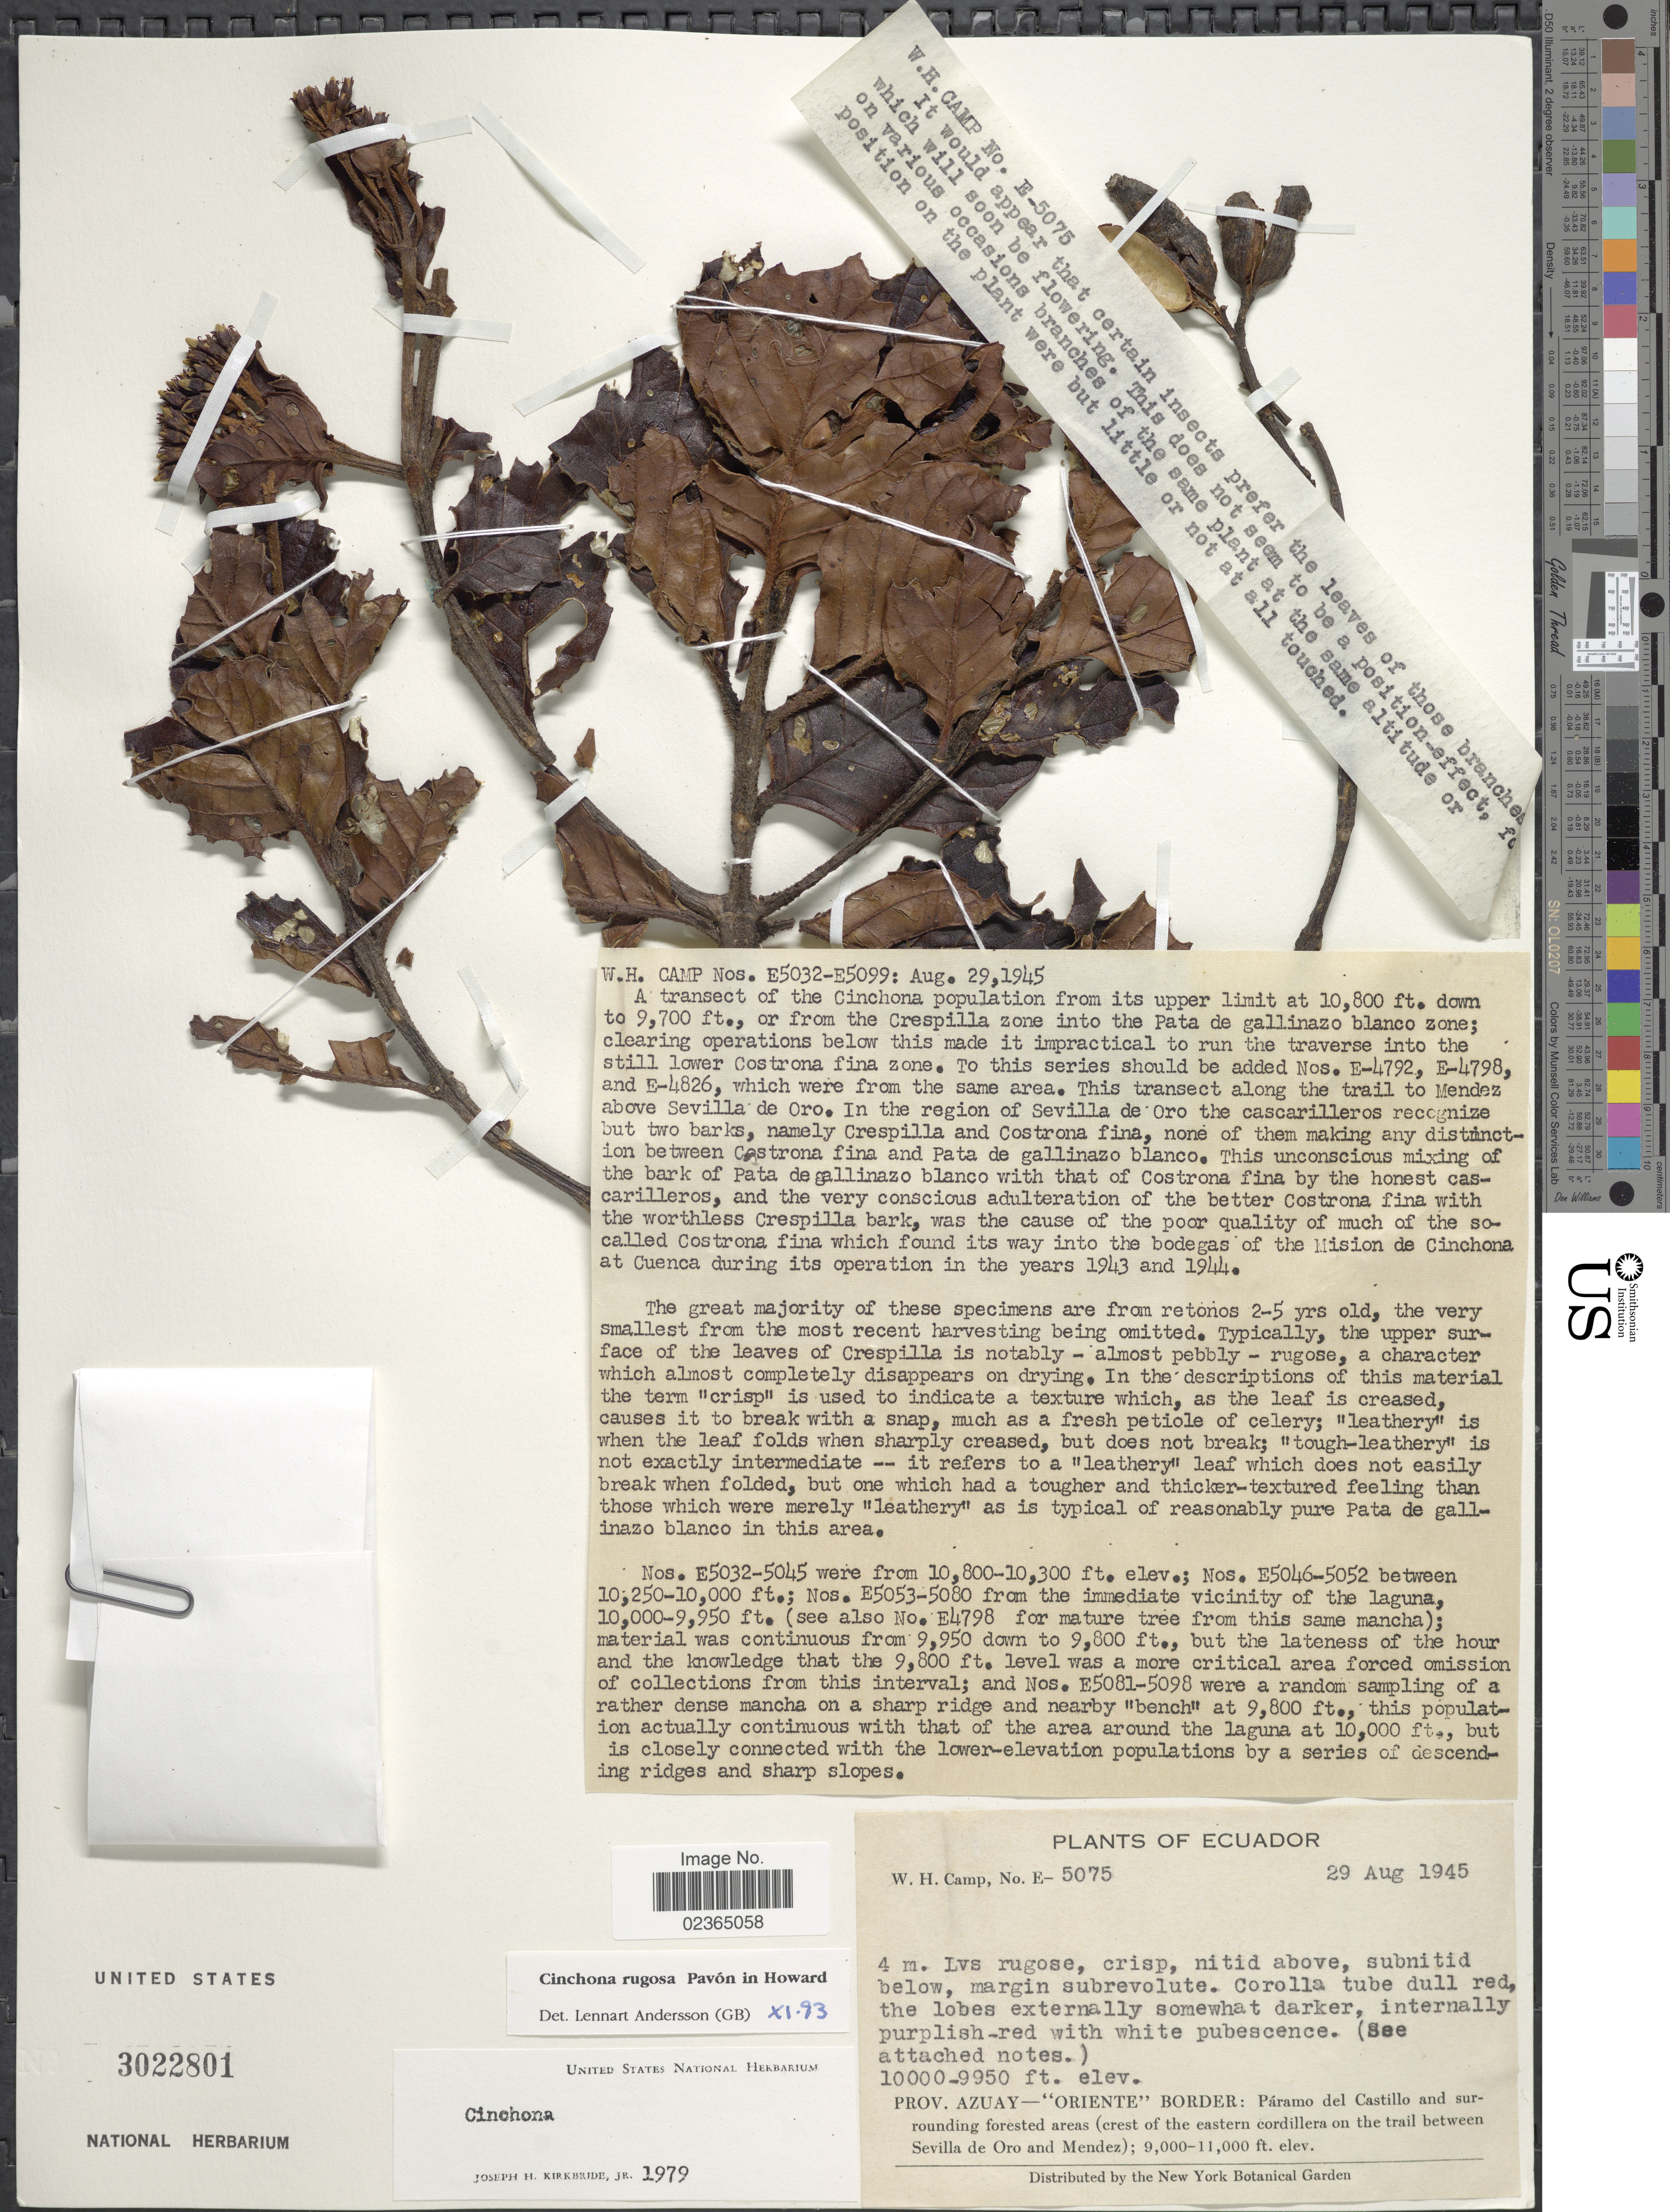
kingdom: Plantae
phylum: Tracheophyta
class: Magnoliopsida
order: Gentianales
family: Rubiaceae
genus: Cinchona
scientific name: Cinchona rugosa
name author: Pav.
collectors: W. H. Camp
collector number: E-5075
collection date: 1945-08-29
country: Ecuador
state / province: Azuay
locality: Oriente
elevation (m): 3033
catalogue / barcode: US 3022801